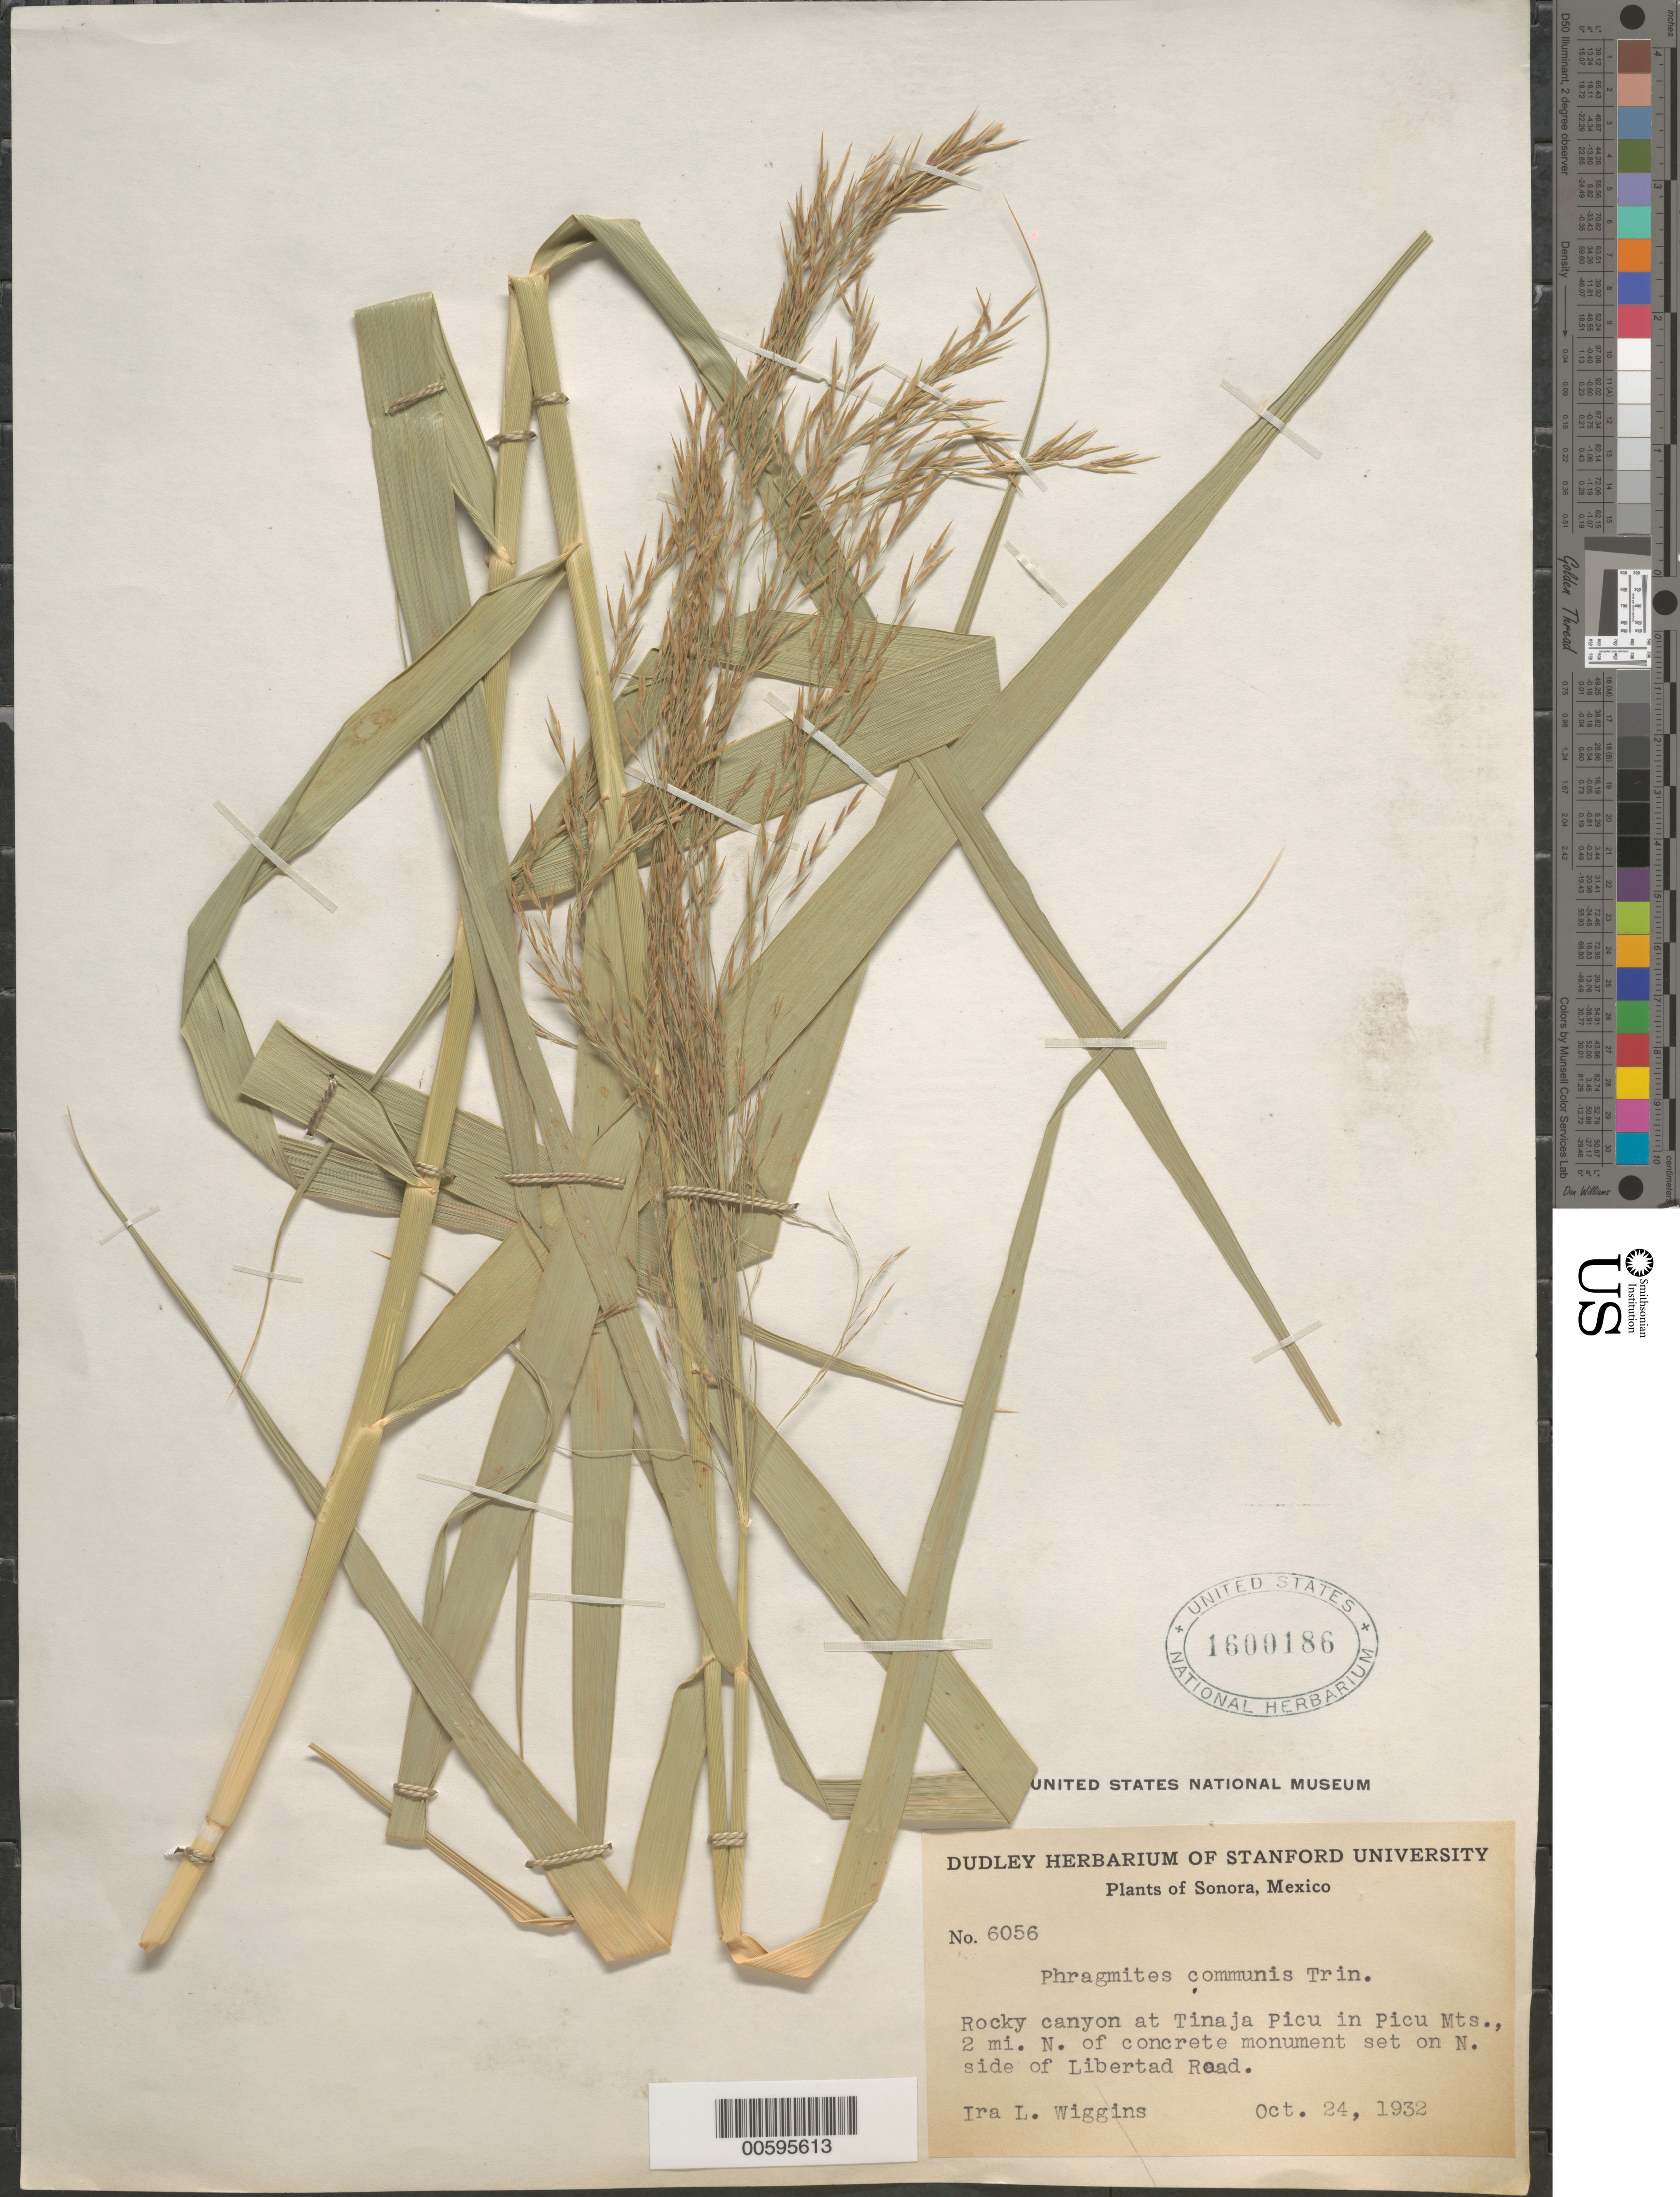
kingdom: Plantae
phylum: Tracheophyta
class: Liliopsida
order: Poales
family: Poaceae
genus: Phragmites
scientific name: Phragmites communis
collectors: I. L. Wiggins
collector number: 6056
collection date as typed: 24 Oct 1932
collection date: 1932-10-24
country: Mexico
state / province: Sonora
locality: Rocky canyon at Tinaja Picu in Picu Mts., 2 mi N of concrete monument set on N side of Libertad Road.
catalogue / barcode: US 1600186